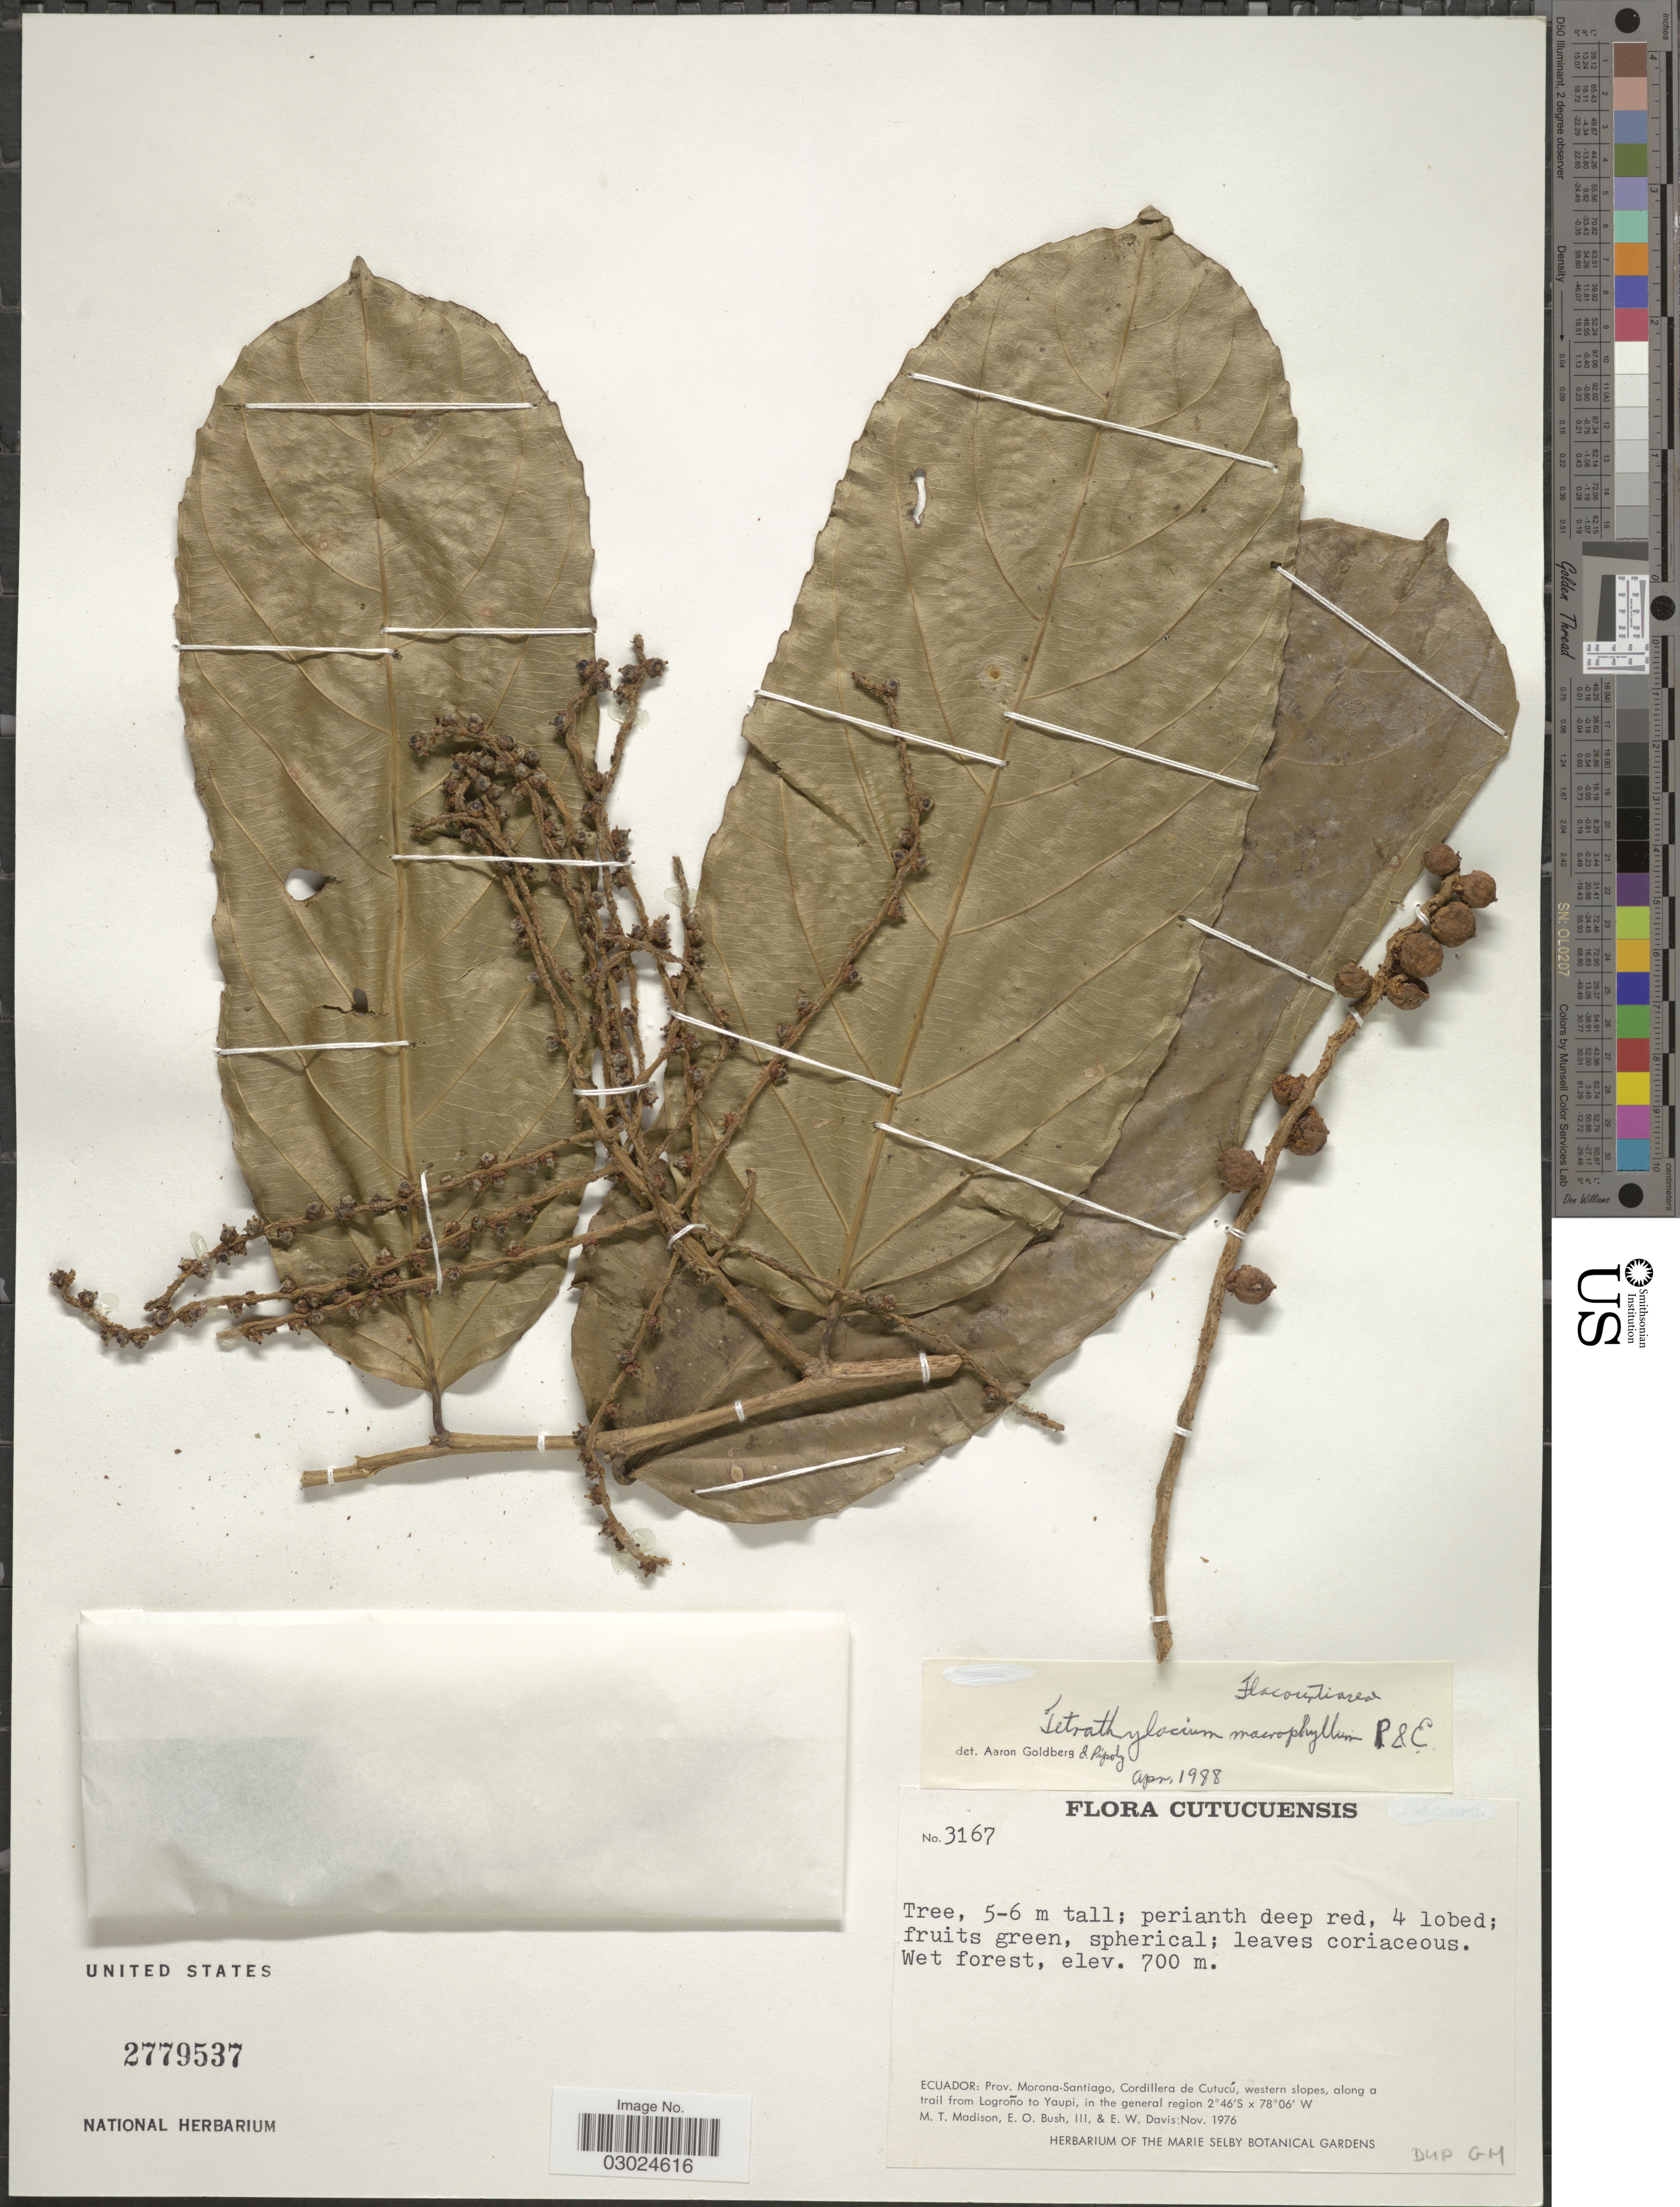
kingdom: Plantae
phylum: Tracheophyta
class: Magnoliopsida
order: Malpighiales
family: Salicaceae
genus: Tetrathylacium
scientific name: Tetrathylacium macrophyllum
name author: Poepp.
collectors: M. T. Madison, E. O. Bush & E. W. Davis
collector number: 3167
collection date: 1976-11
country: Ecuador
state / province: Morona-Santiago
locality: Cutucuensis. Cordillera de Cutucú, western slopes, along a trail from Logroño to Yaupi, in the general region.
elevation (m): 700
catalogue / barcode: US 2779537